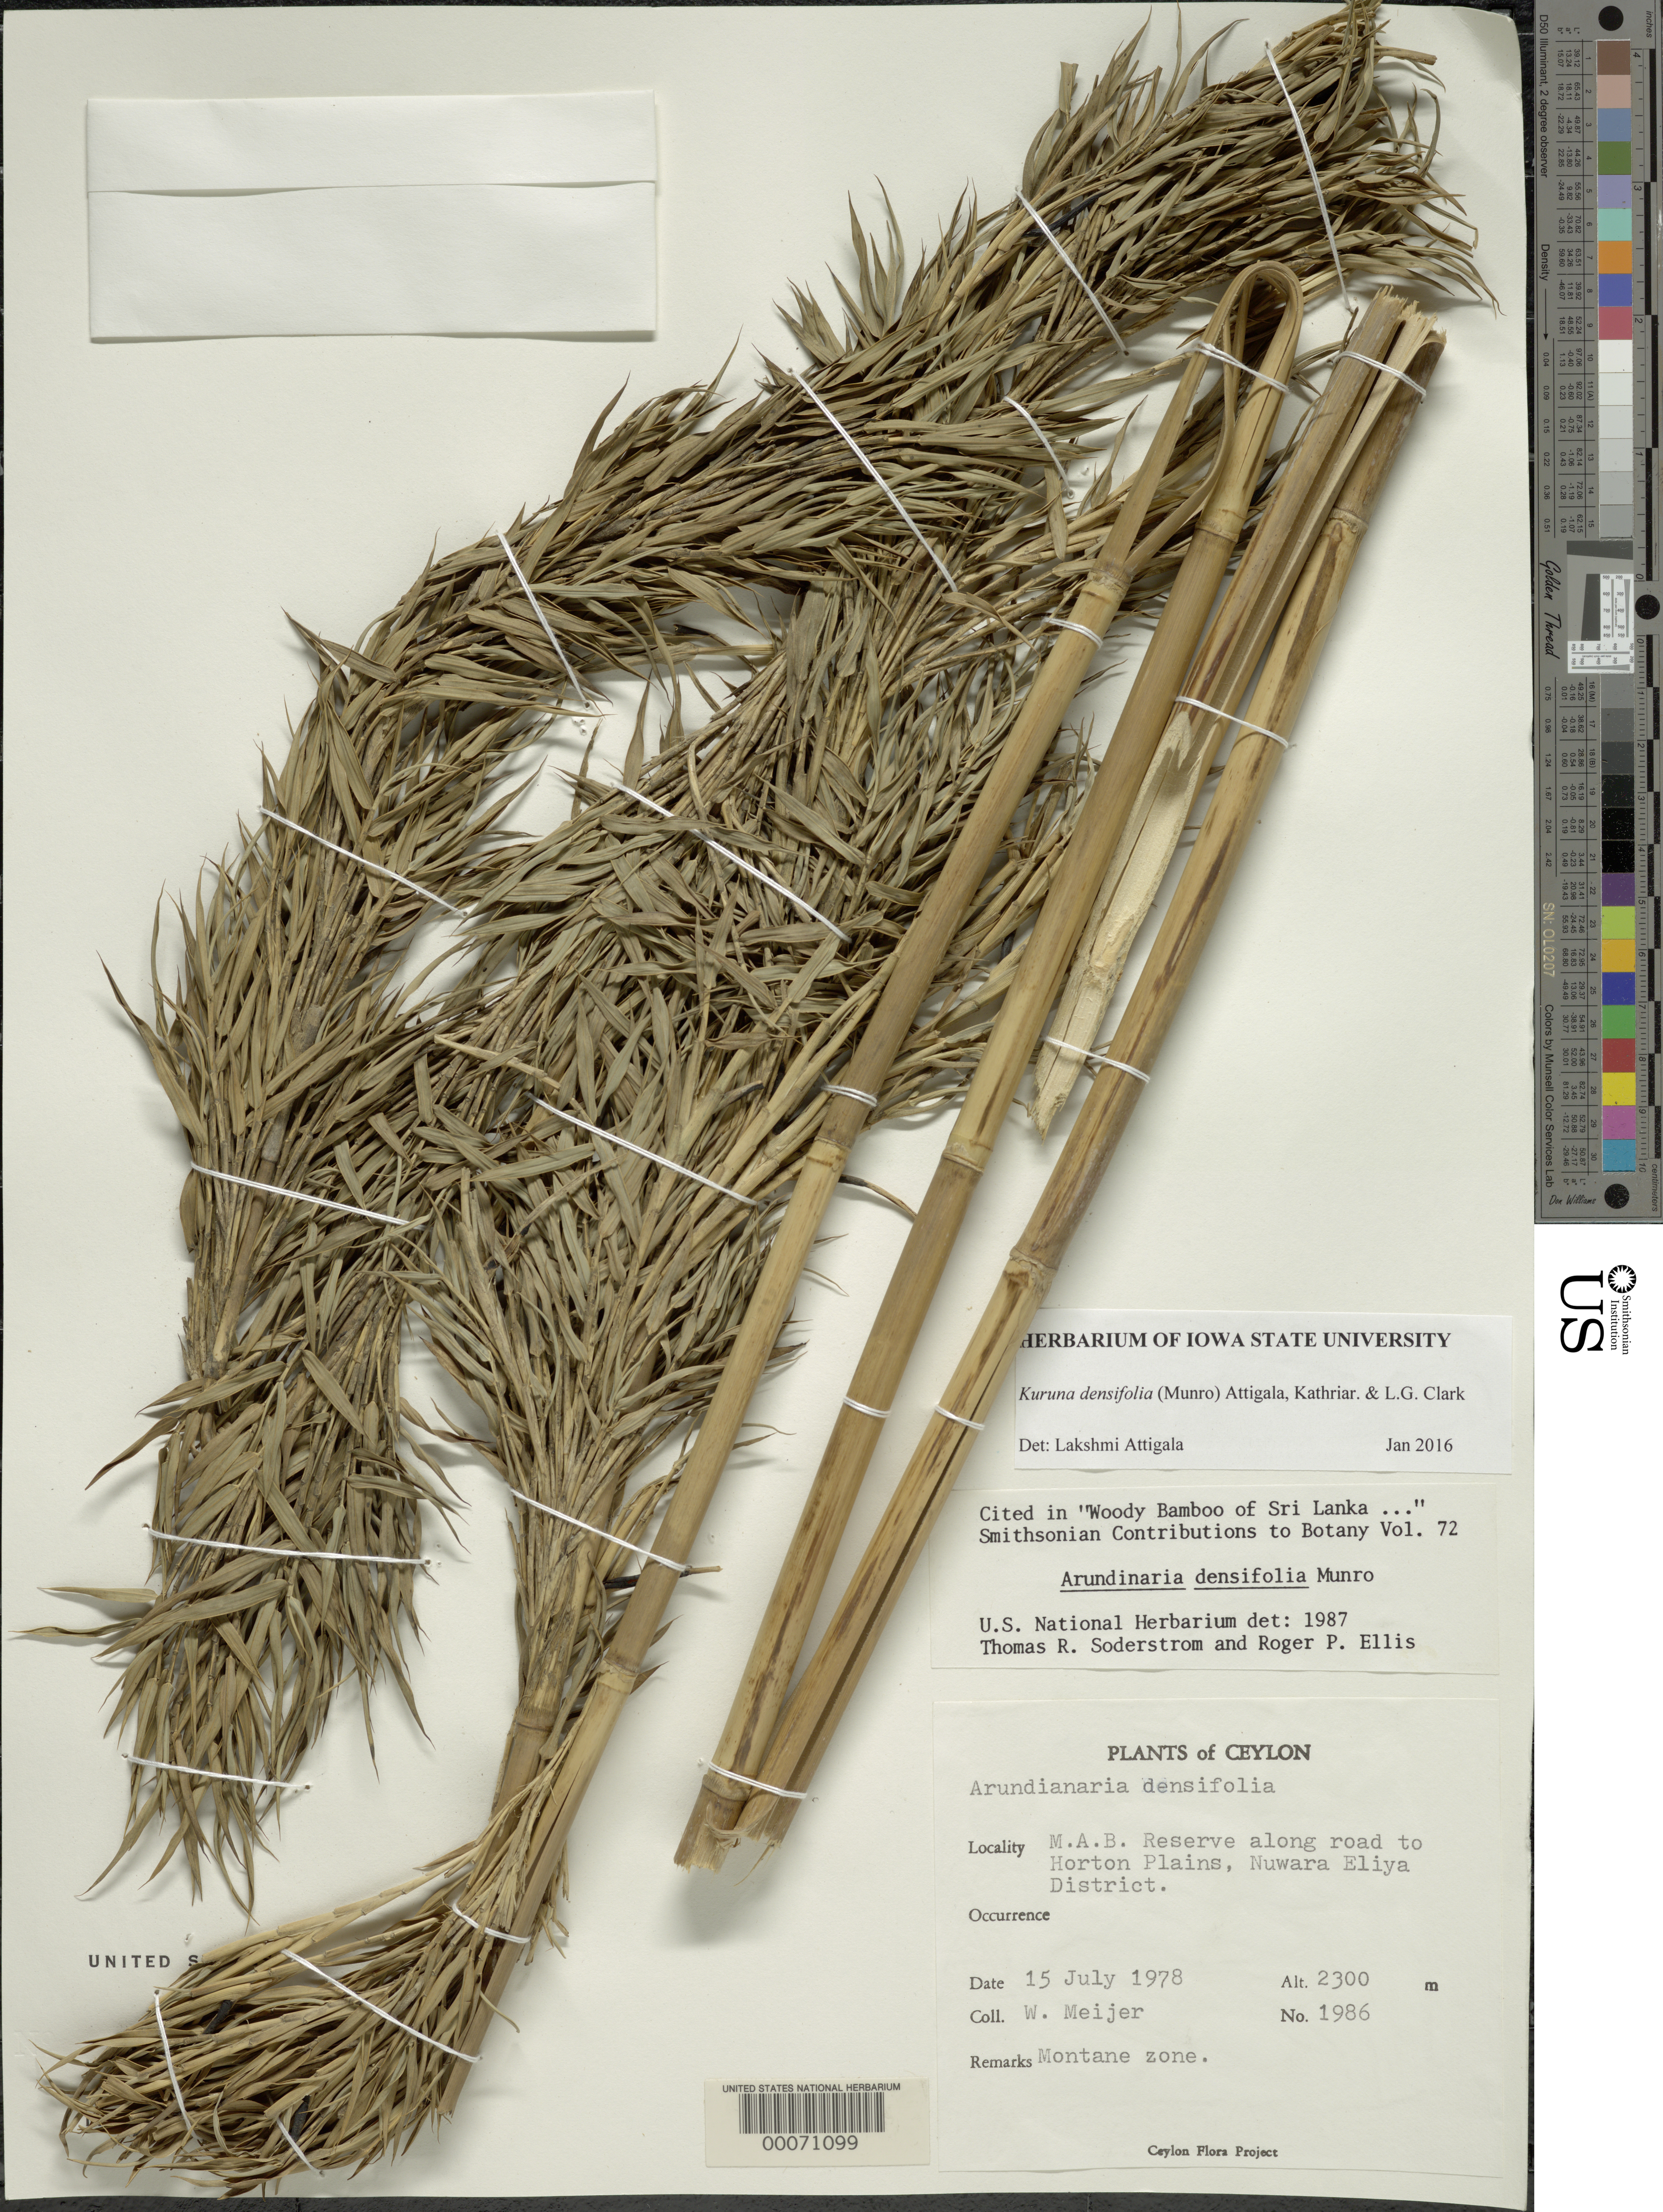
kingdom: Plantae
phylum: Tracheophyta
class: Liliopsida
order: Poales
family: Poaceae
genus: Kuruna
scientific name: Kuruna densifolia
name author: (Munro) Attigala et al.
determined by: Attigala, L.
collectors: W. Meijer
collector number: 1986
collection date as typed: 15 Jul 1978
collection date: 1978-07-15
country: Sri Lanka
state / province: Central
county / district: Nuwara Eliya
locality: M.A.B. Reserve along road to Horton Plains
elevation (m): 2300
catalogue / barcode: US 3086996